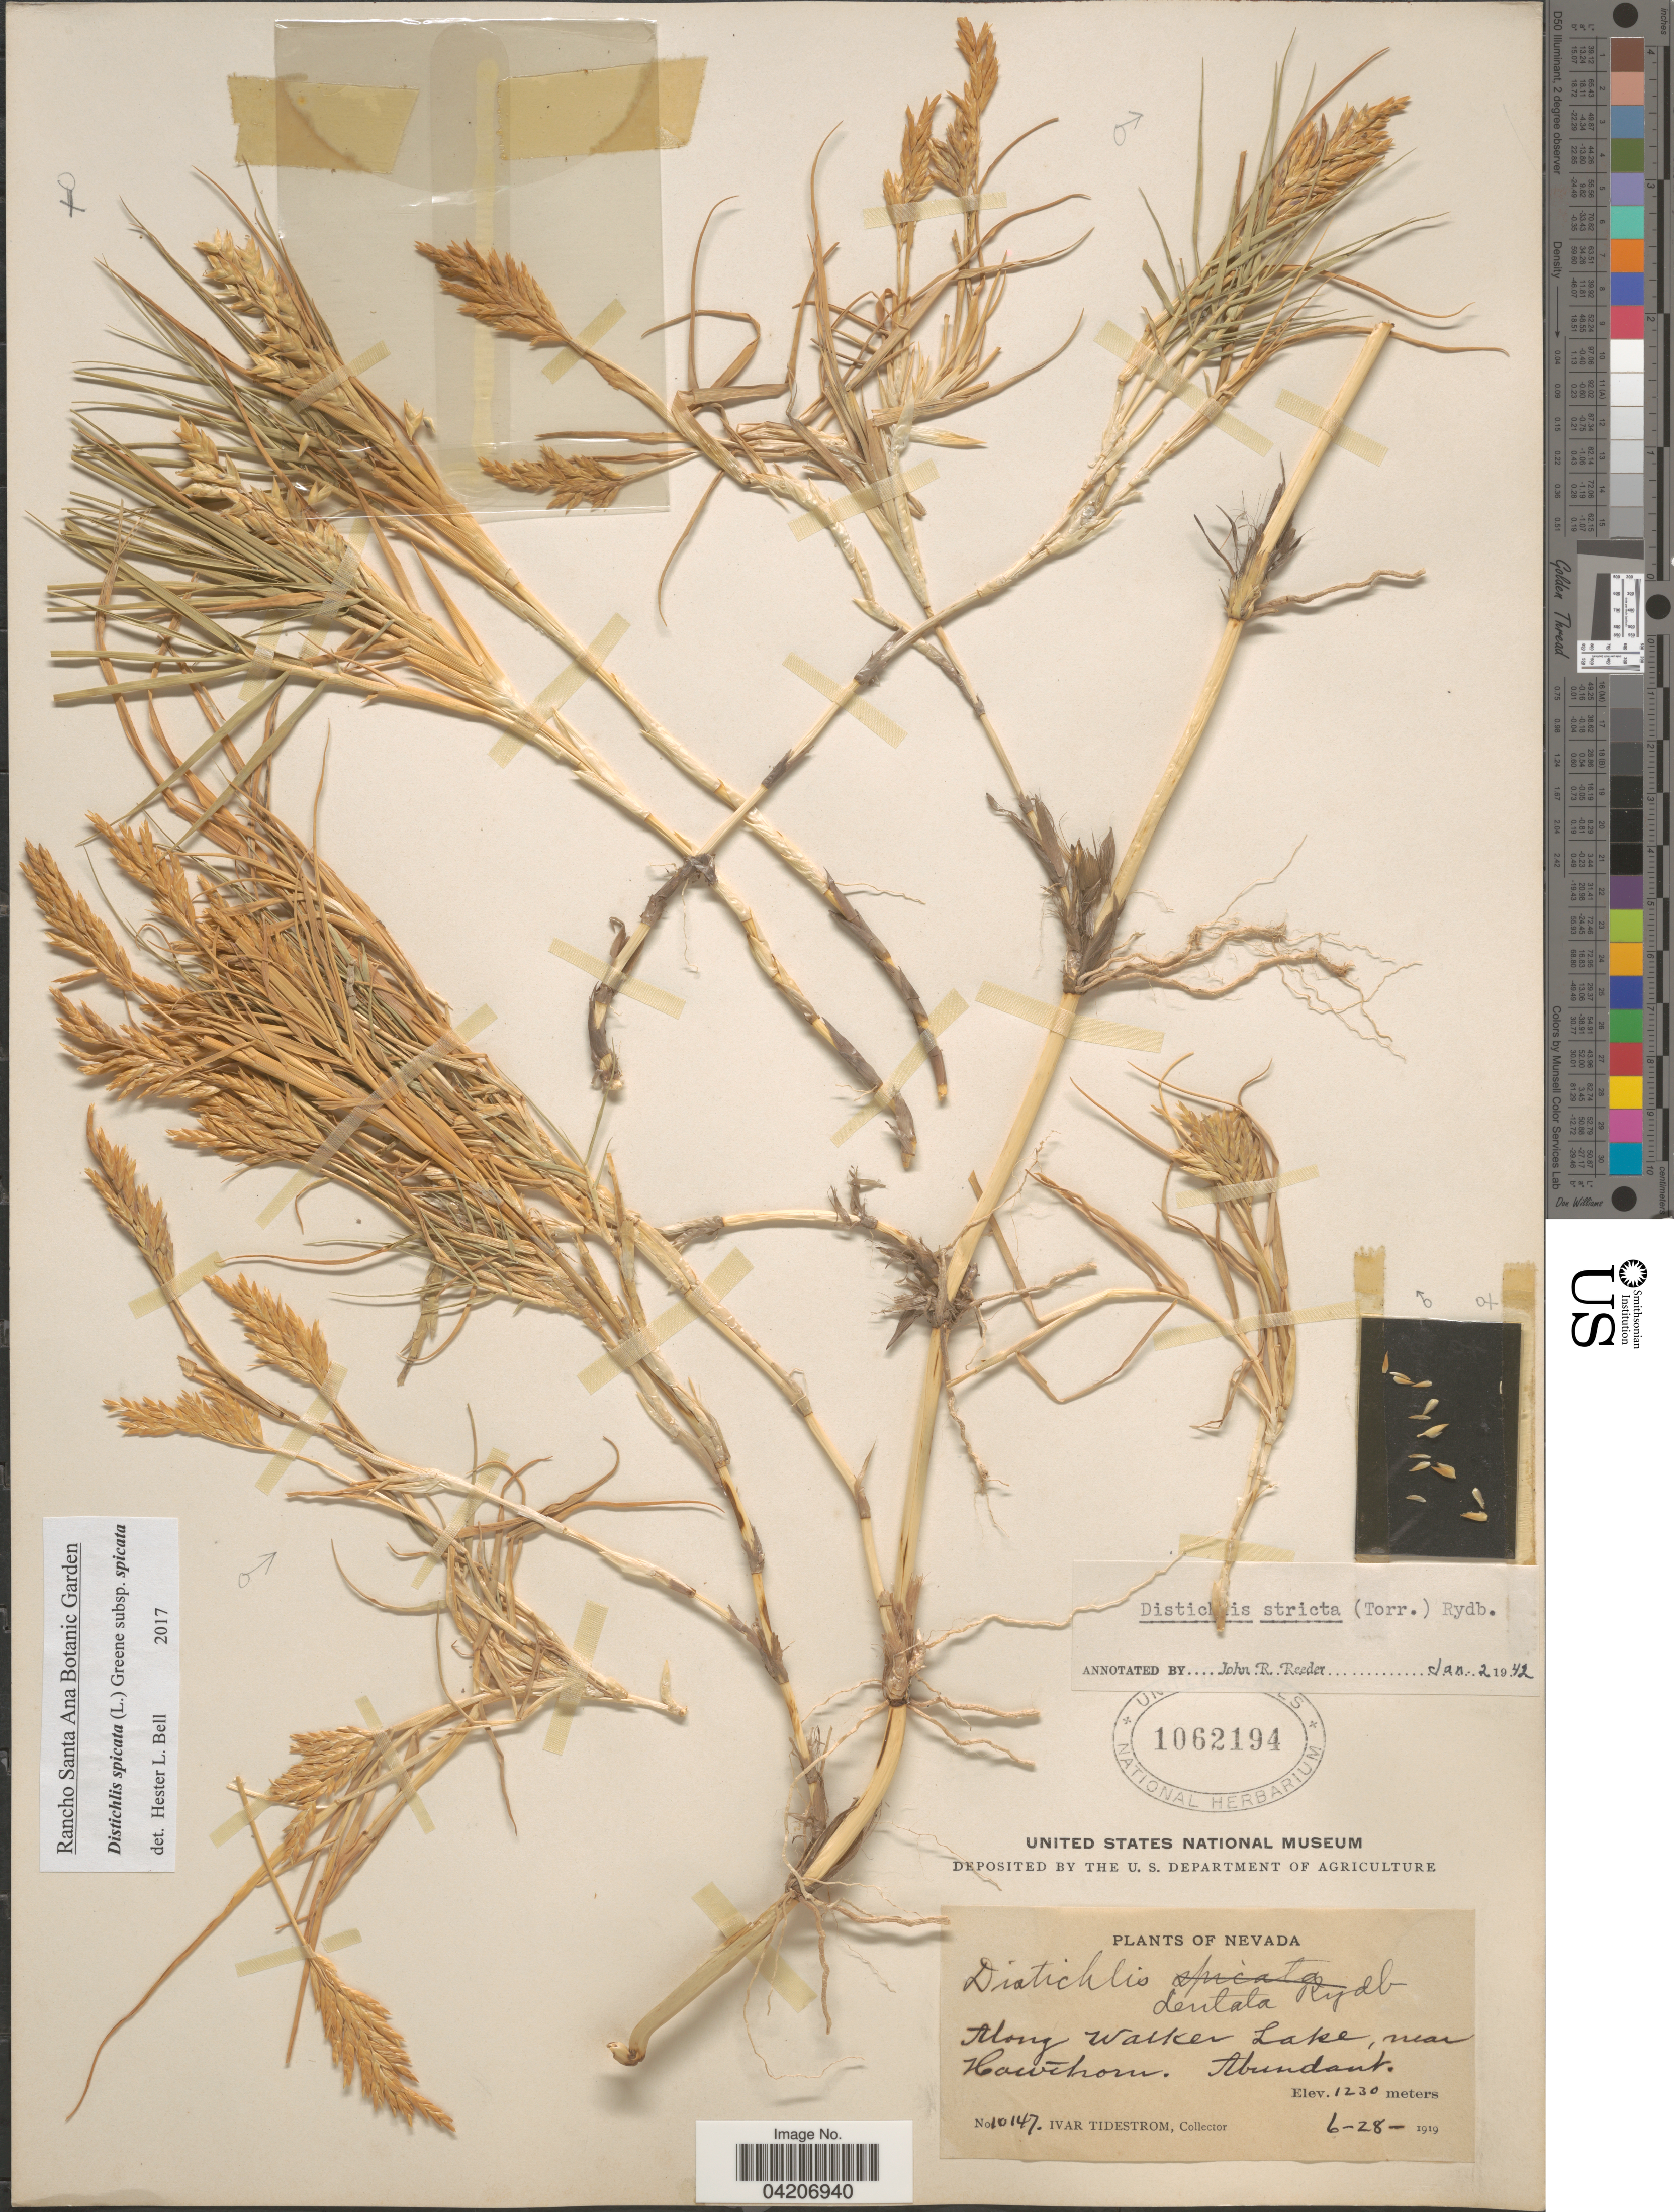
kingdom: Plantae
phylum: Tracheophyta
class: Liliopsida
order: Poales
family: Poaceae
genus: Distichlis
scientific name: Distichlis spicata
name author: (L.) Greene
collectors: I. F. Tidestrom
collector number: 10147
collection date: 1919-06-28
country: United States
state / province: Nevada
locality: Along Walker Lake, near Hawthorn.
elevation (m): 1230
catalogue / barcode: US 1062194